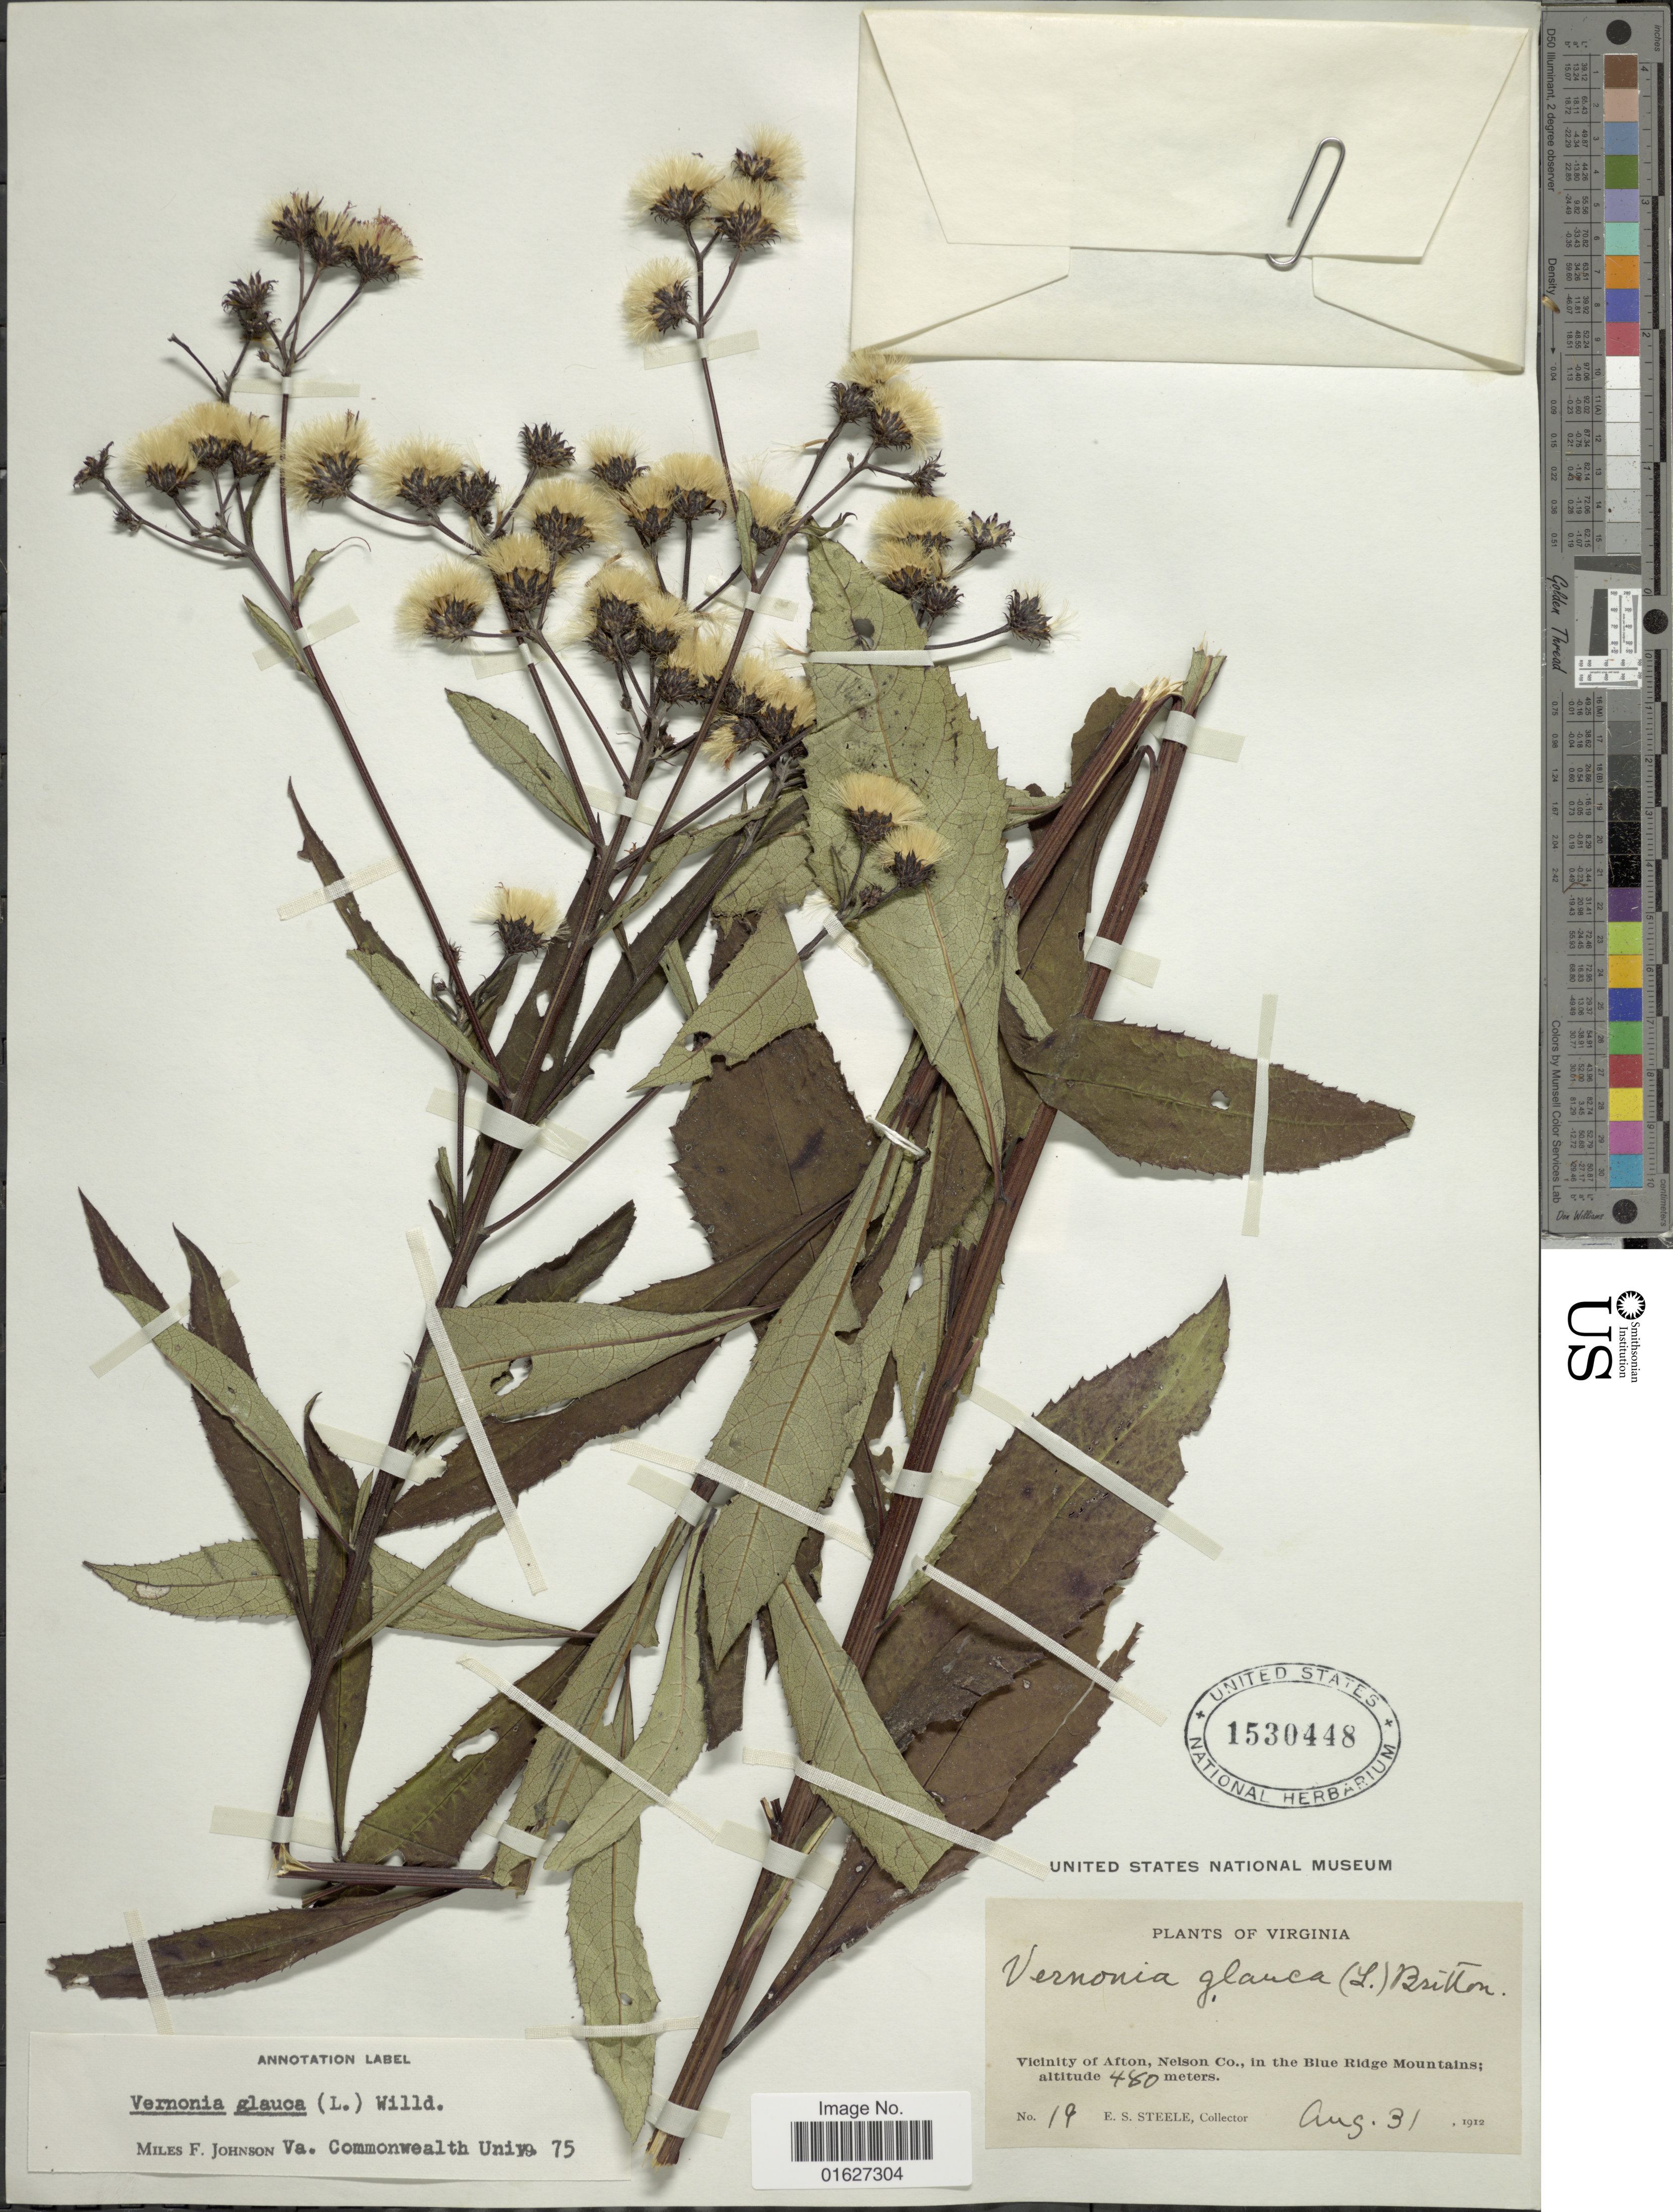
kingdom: Plantae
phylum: Tracheophyta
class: Magnoliopsida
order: Asterales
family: Asteraceae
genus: Vernonia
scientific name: Vernonia glauca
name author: (L.) Willd.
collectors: E. Steele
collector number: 19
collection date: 1912-08-31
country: United States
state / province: Virginia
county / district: Nelson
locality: Vicinity of Afton, Nelson Co., in the Blue Ridge Mountains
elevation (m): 480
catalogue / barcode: US 1530448